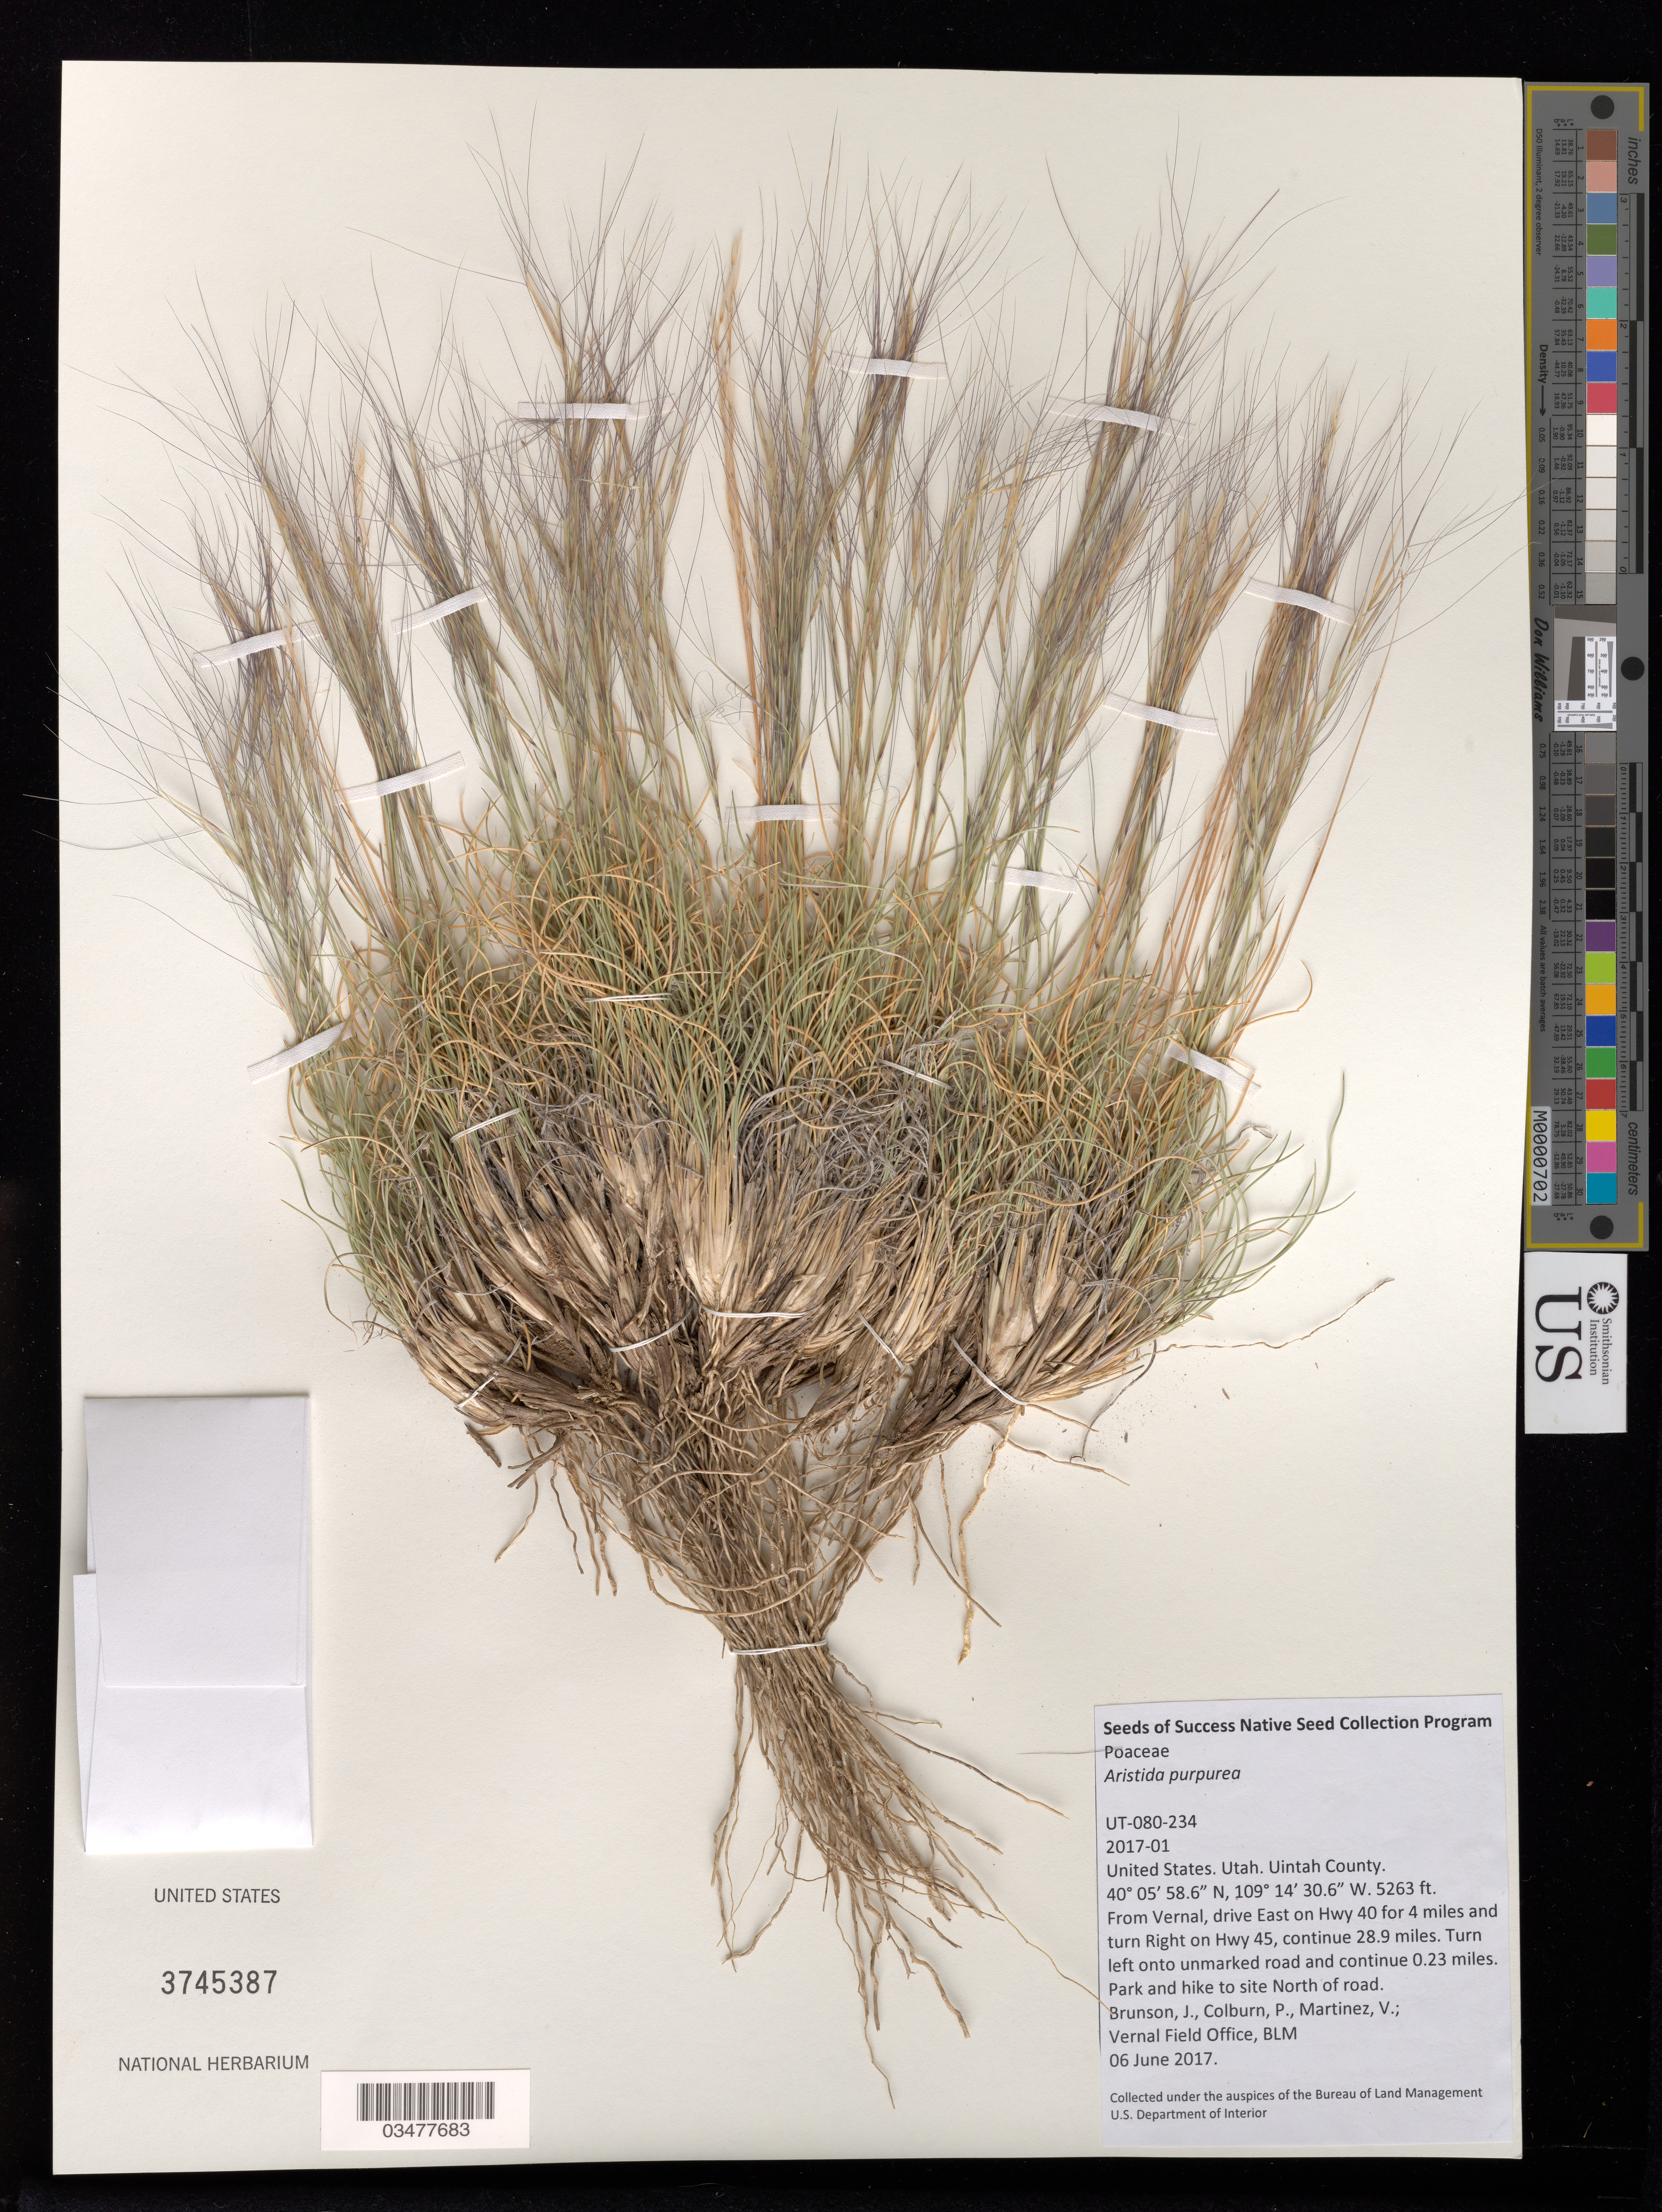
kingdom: Plantae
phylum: Tracheophyta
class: Liliopsida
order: Poales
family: Poaceae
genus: Aristida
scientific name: Aristida purpurea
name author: Nutt.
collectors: J. Brunson, P. Colburn & V. Martinez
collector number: UT080-234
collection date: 2017-06-06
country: United States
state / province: Utah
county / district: Uintah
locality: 28.9 mi. on Hwy 45, turn left onto unmarked road and continue 0.23 mi.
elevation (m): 1604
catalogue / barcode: US 3745387